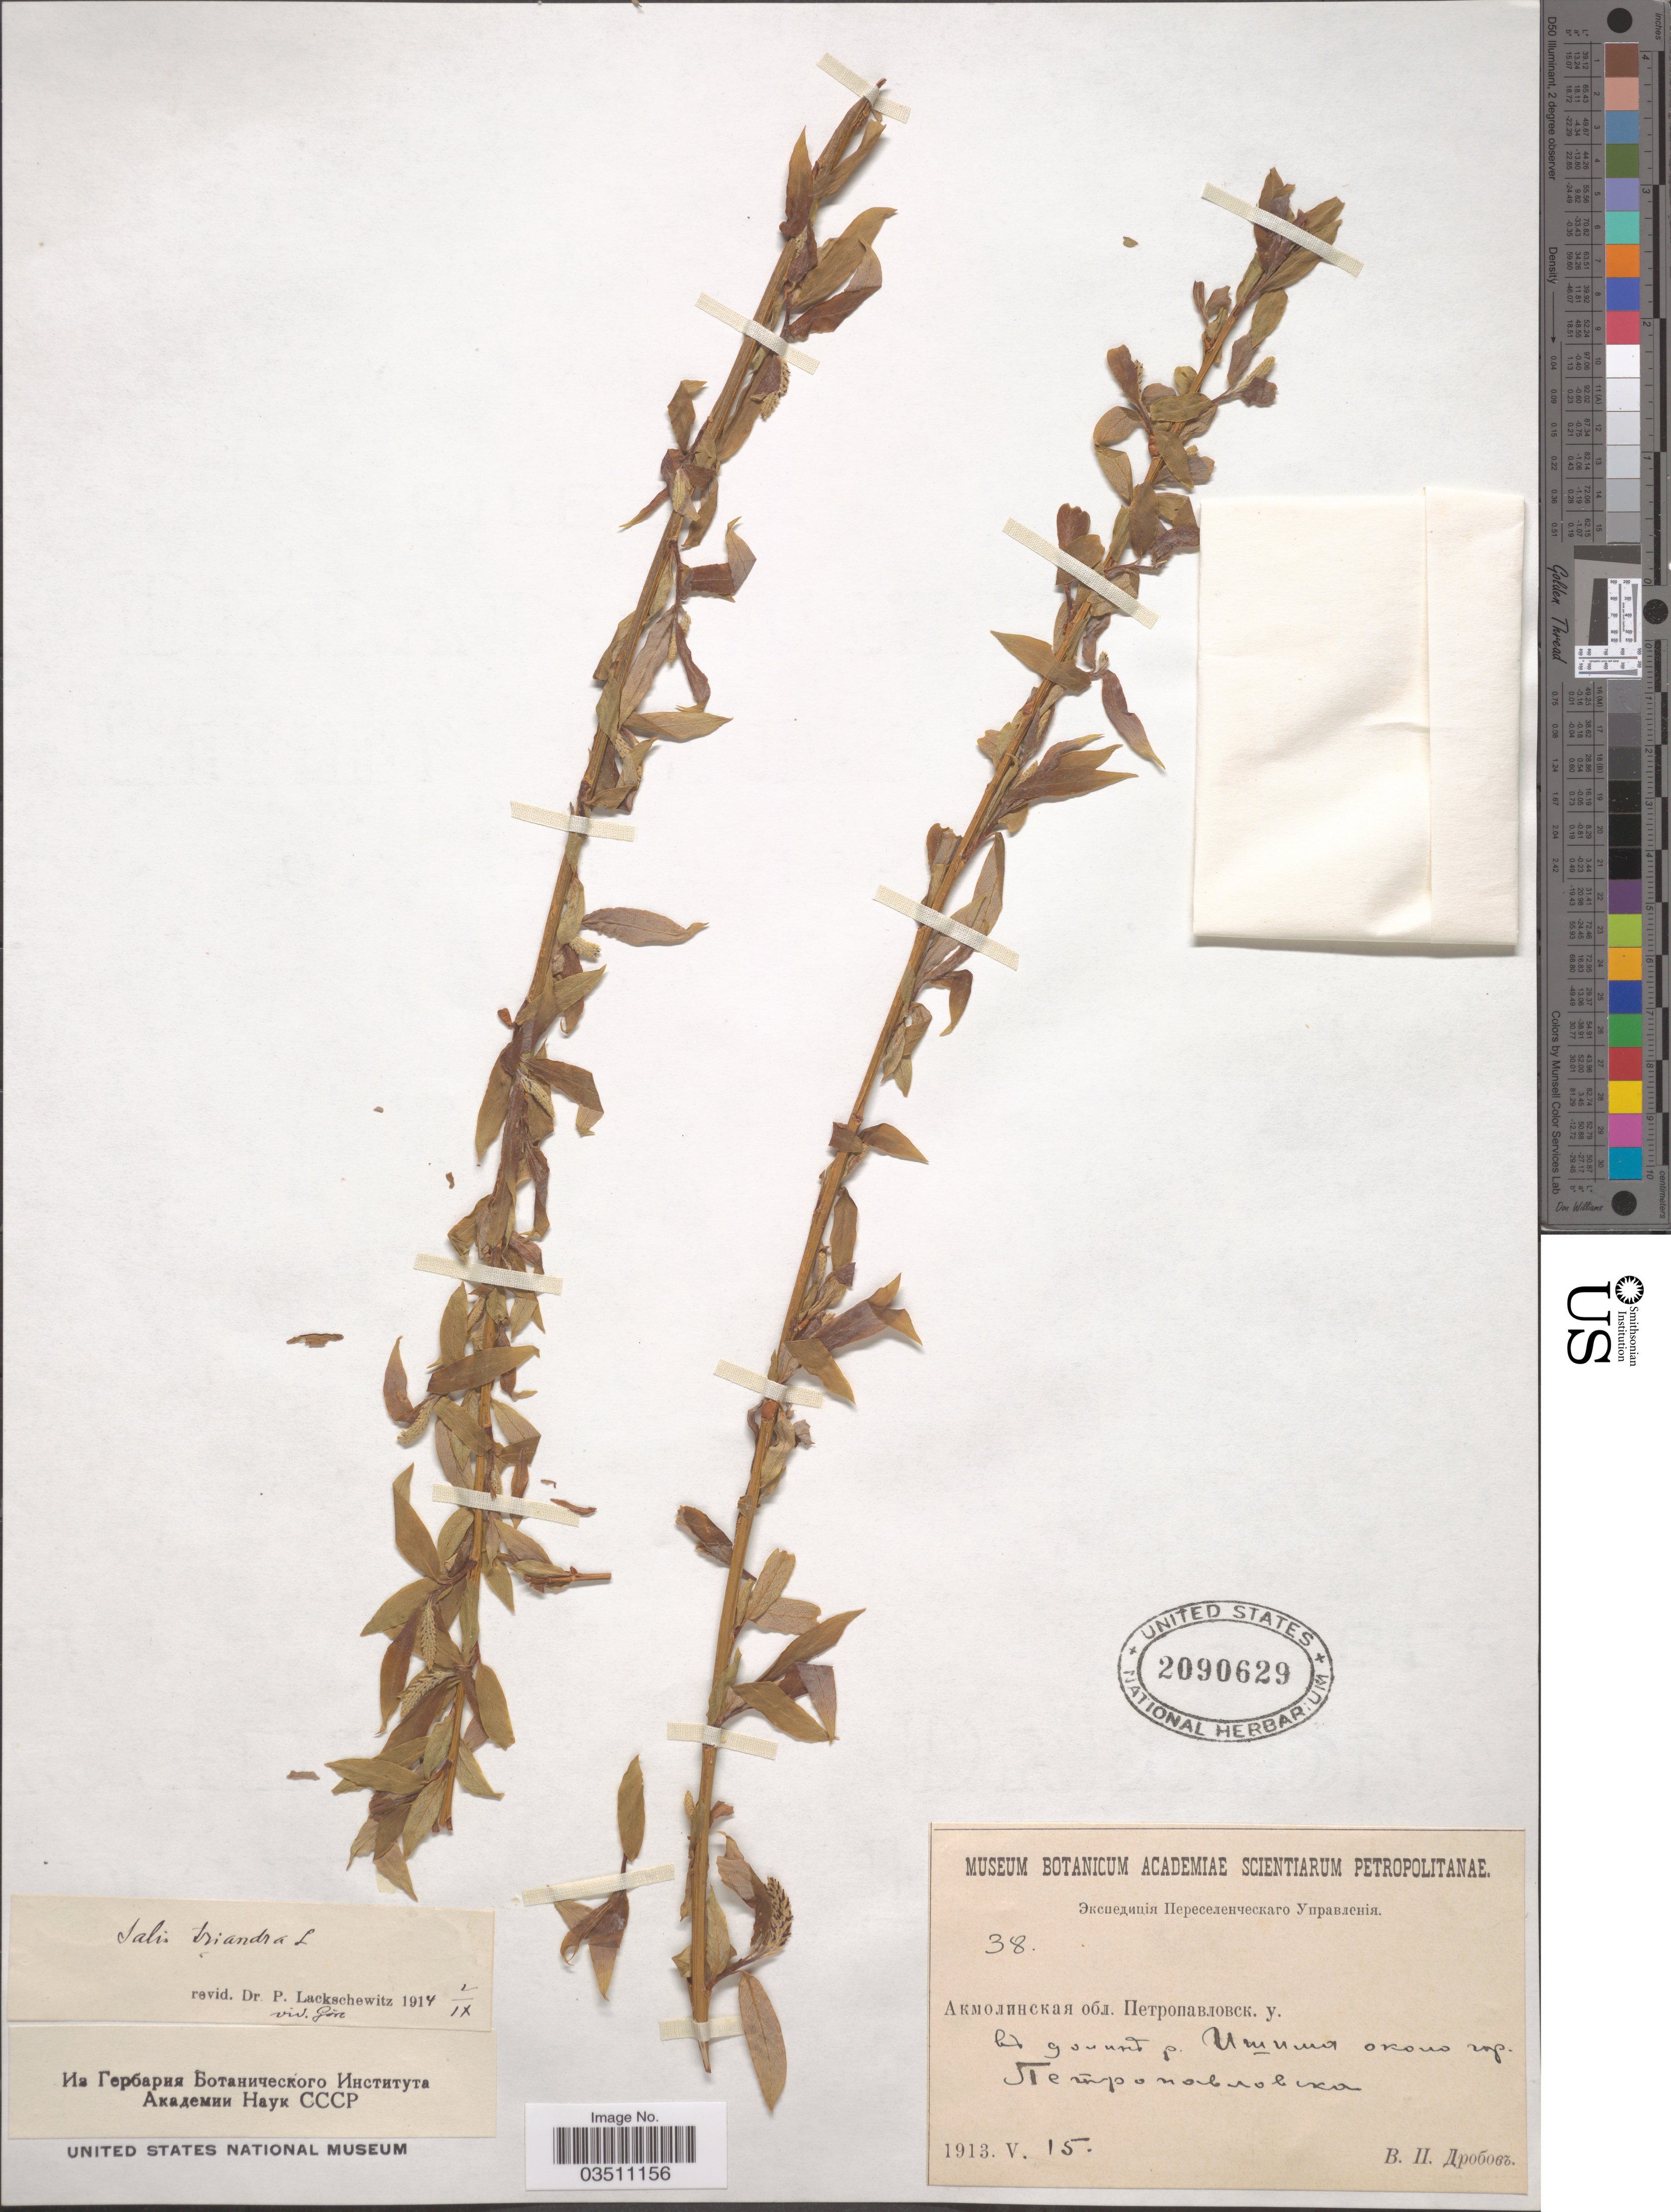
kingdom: Plantae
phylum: Tracheophyta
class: Magnoliopsida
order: Malpighiales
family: Salicaceae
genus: Salix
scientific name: Salix triandra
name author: L.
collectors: V. Drobov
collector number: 38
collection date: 1913-05-15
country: Kazakhstan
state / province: North Kazakhstan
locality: Valley of River Ishim near Petropavl.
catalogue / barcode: US 2090629